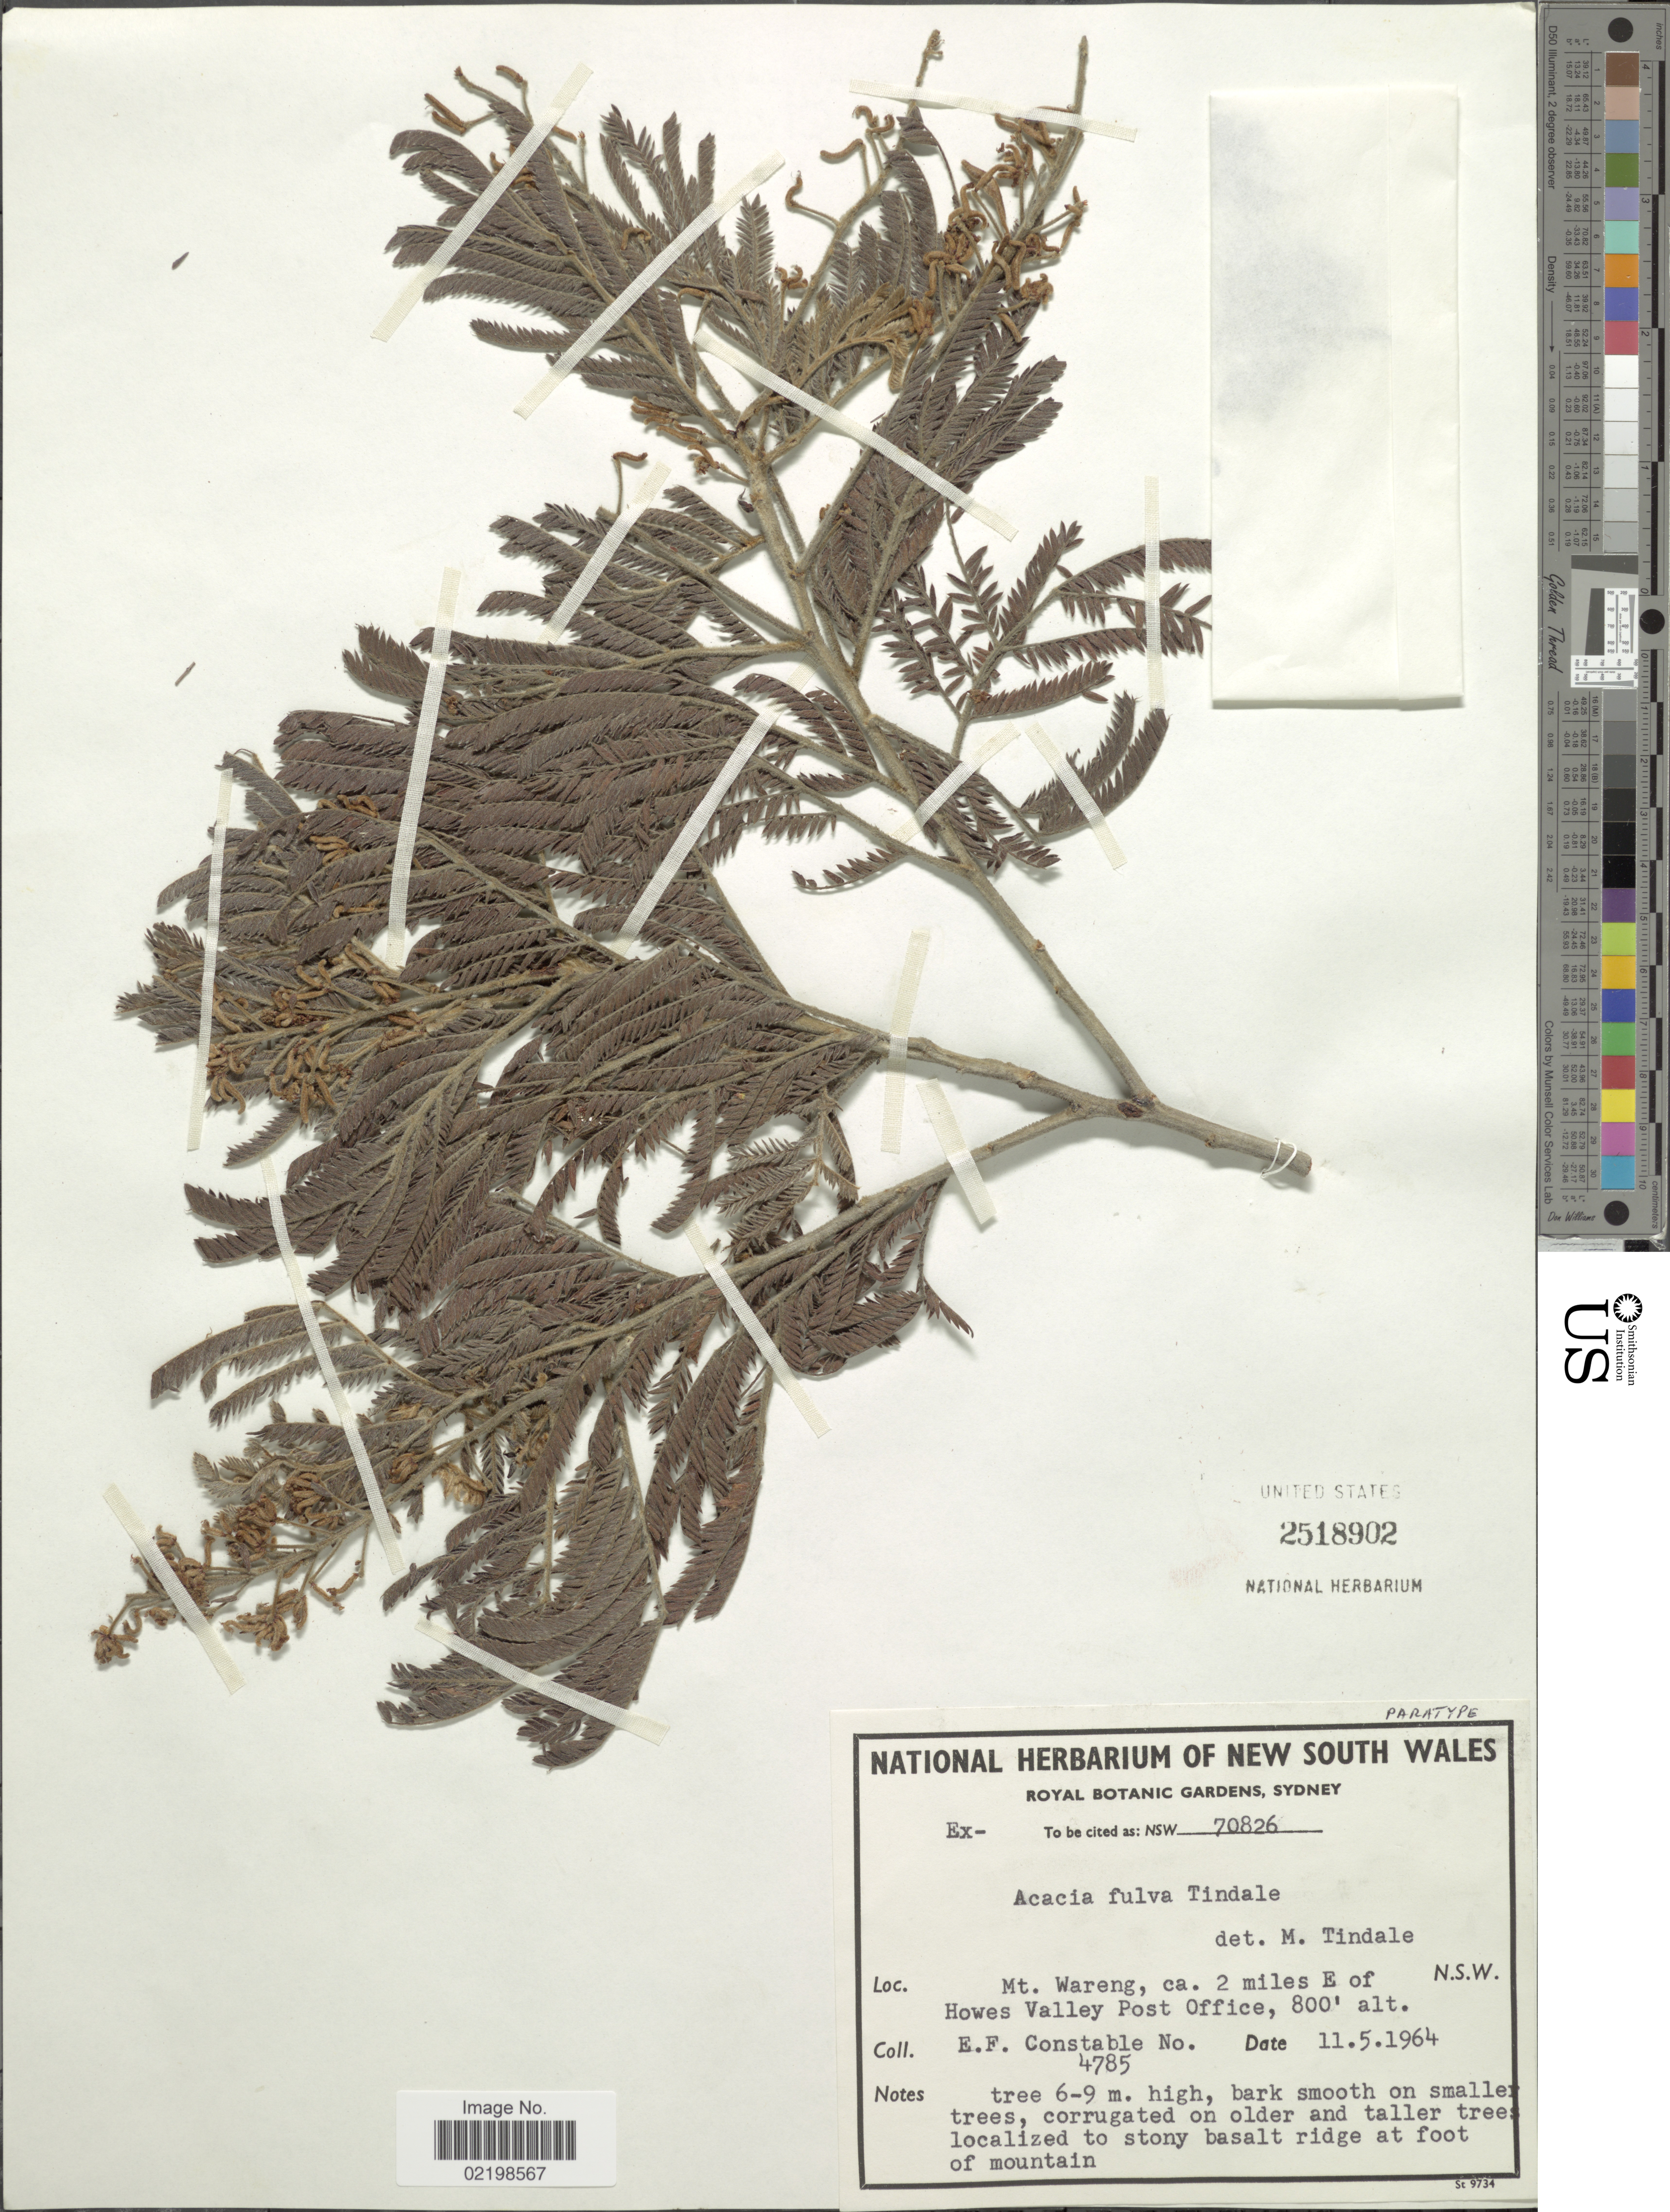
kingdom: Plantae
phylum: Tracheophyta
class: Magnoliopsida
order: Fabales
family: Fabaceae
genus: Acacia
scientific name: Acacia fulva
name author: Tindale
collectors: E. F. Constable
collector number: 4785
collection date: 1964-05-11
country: Australia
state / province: New South Wales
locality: Mt. Wareng, ca. 2 miles E of Howes Valley Post Office. N.S.W.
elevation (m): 244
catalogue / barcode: US 2518902